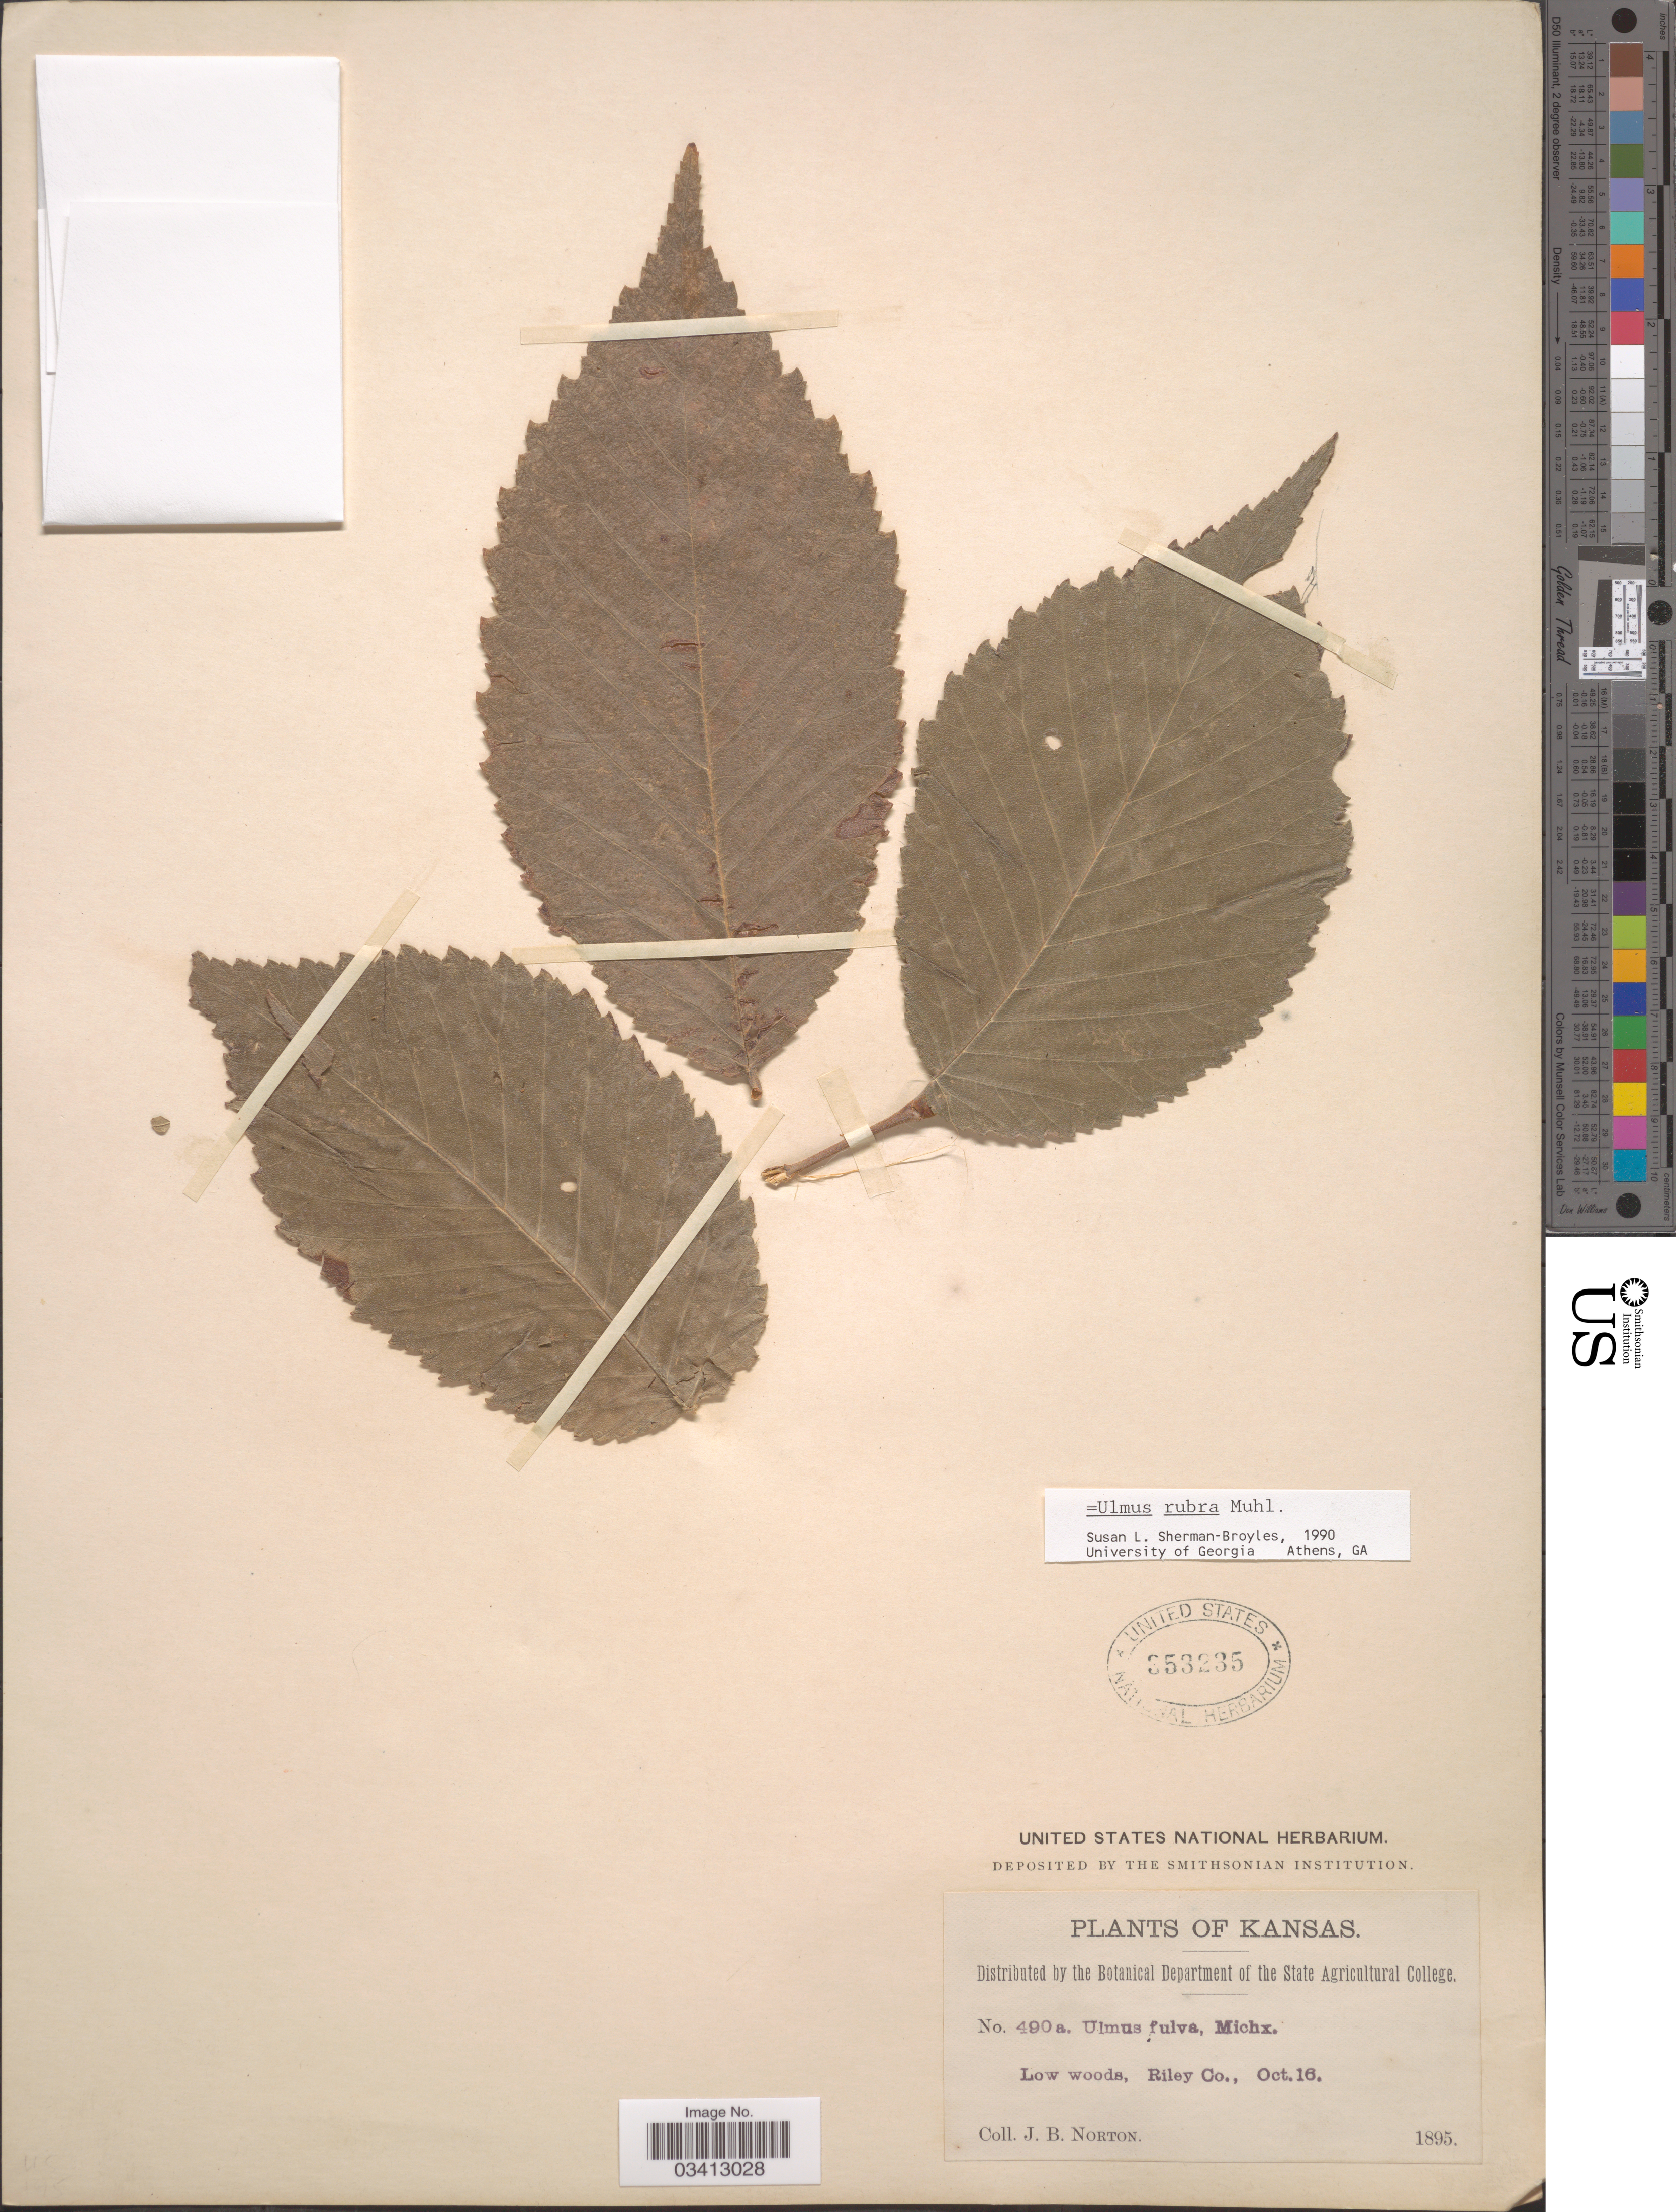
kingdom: Plantae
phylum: Tracheophyta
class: Magnoliopsida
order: Rosales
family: Ulmaceae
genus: Ulmus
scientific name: Ulmus rubra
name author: Muhl.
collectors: J. B. Norton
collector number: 490a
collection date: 1895-10-16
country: United States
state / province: Kansas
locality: Low woods, Riley Co.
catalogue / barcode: US 353235